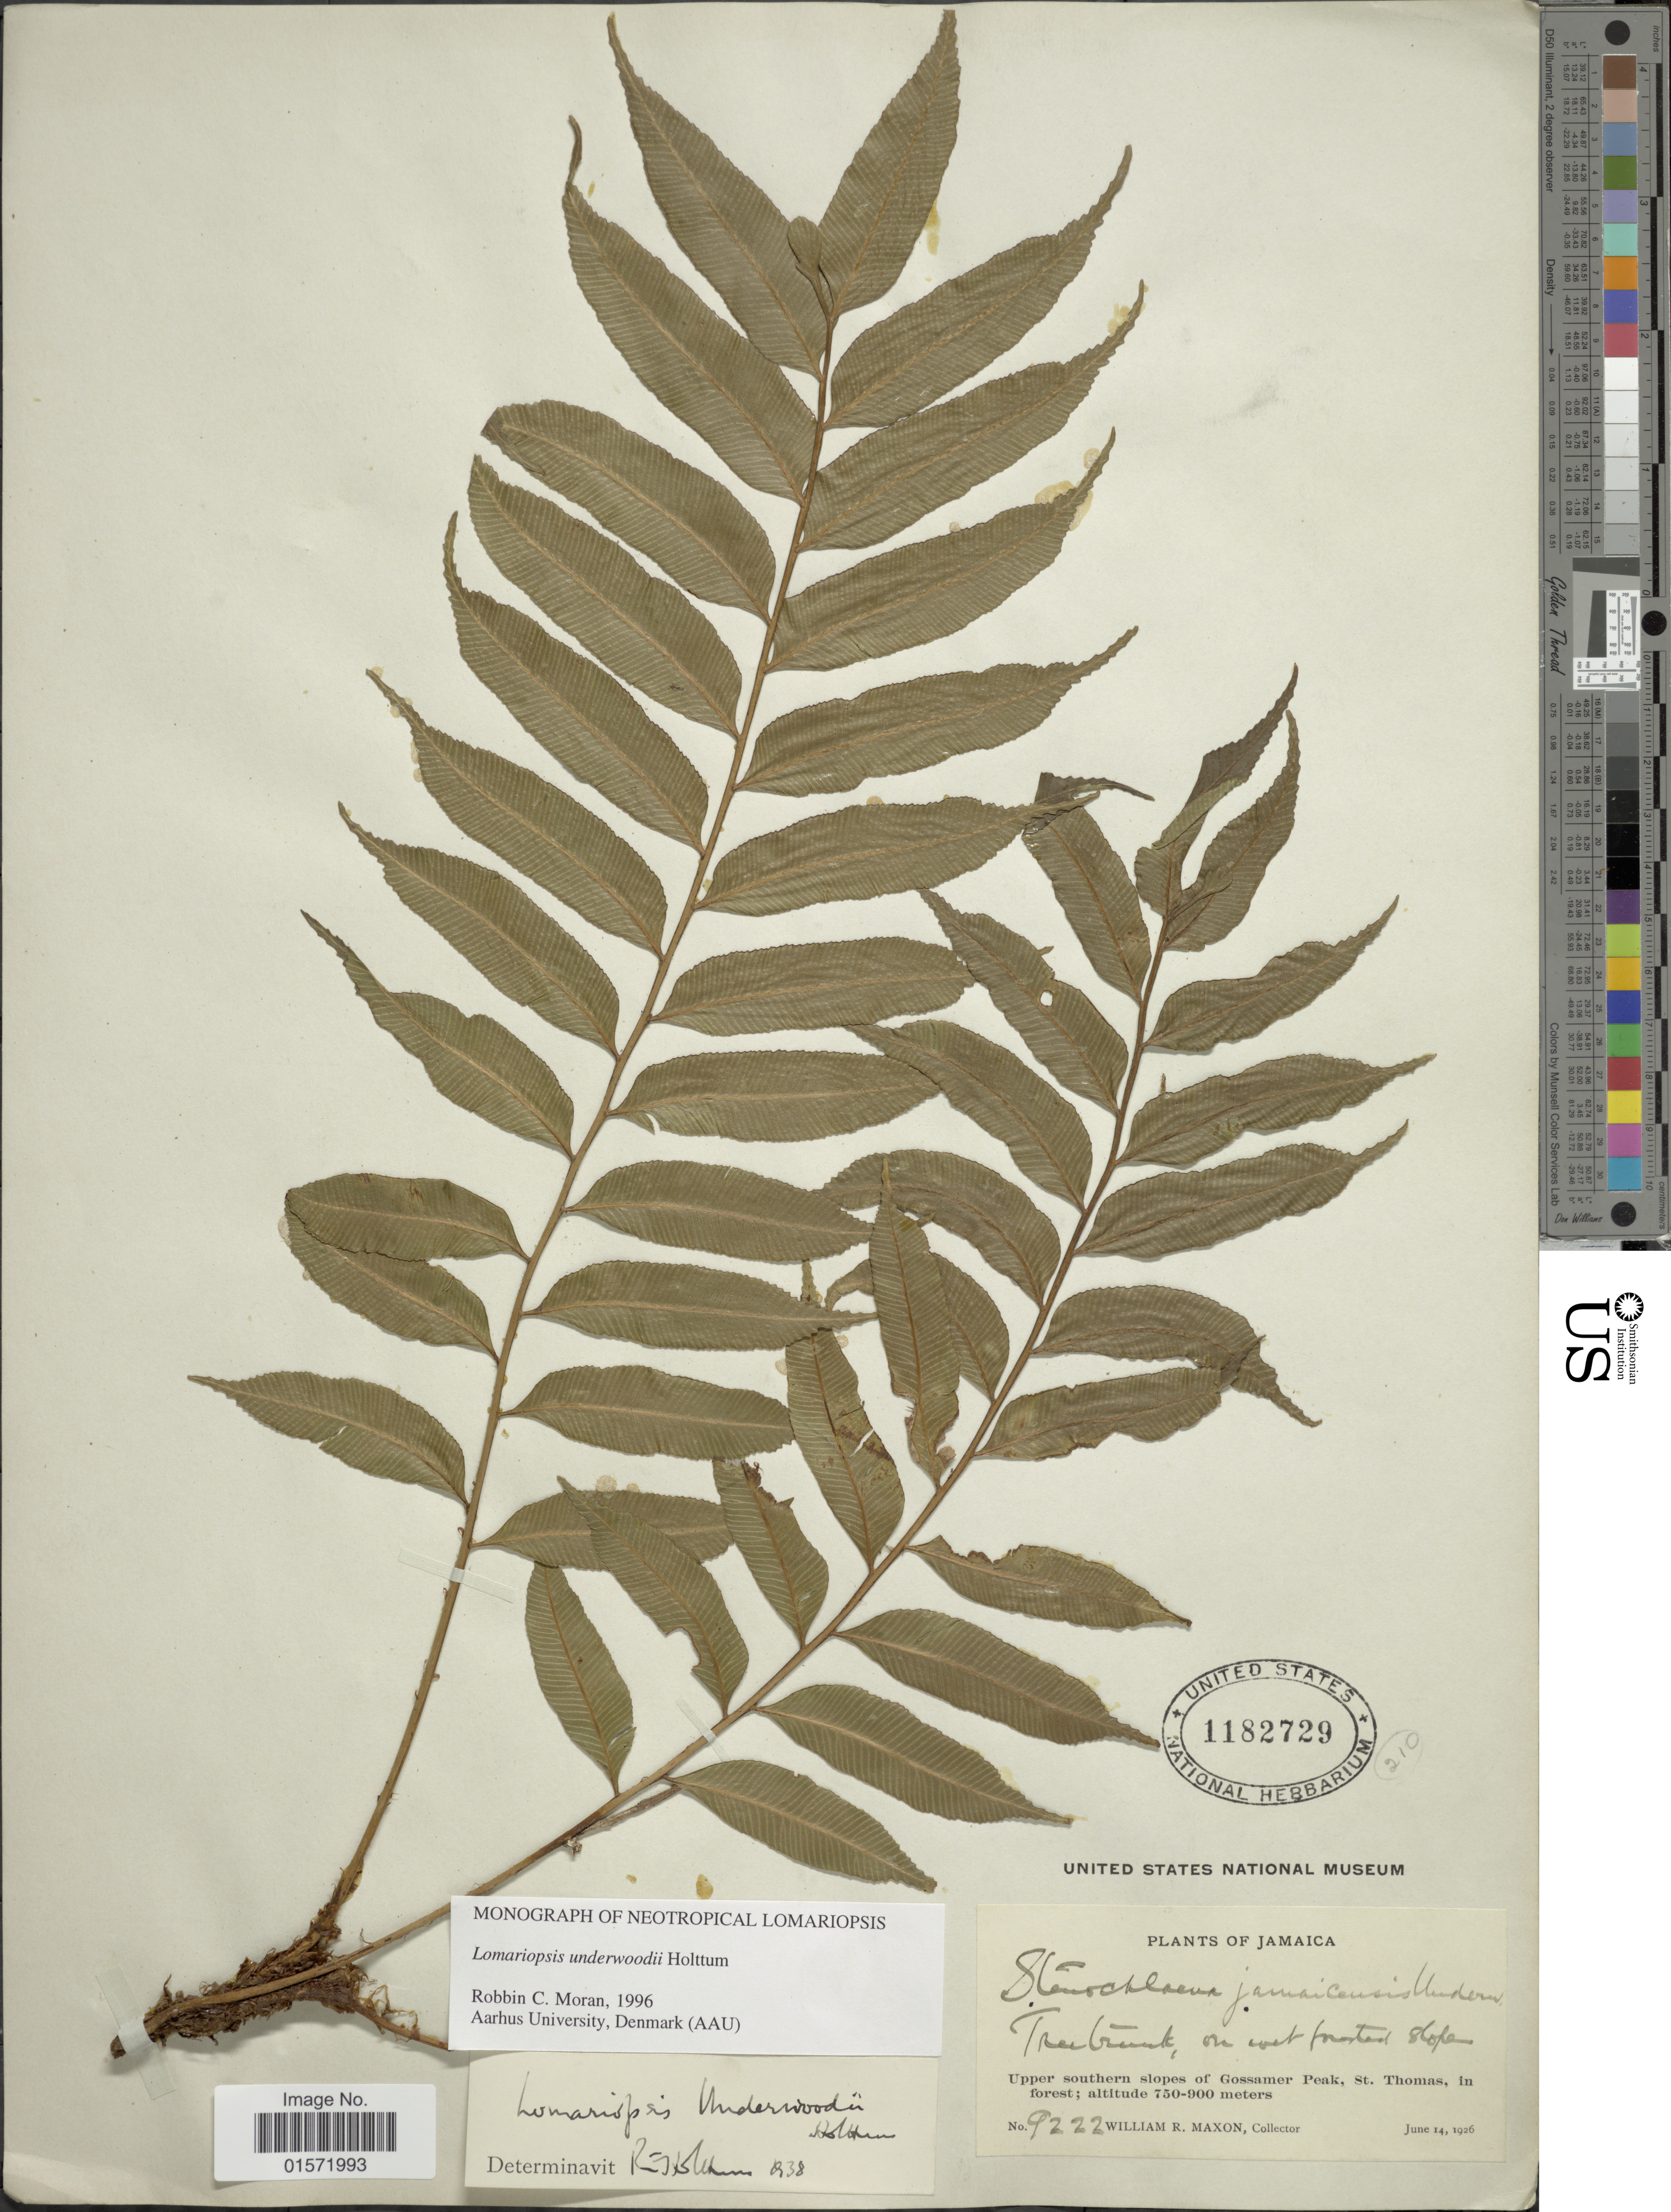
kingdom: Plantae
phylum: Tracheophyta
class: Polypodiopsida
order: Polypodiales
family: Lomariopsidaceae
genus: Lomariopsis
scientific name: Lomariopsis underwoodii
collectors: W. R. Maxon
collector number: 9222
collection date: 1926-06-14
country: Jamaica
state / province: Saint Thomas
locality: Upper southern slopes of Gossamer Peak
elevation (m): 750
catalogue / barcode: US 1182729